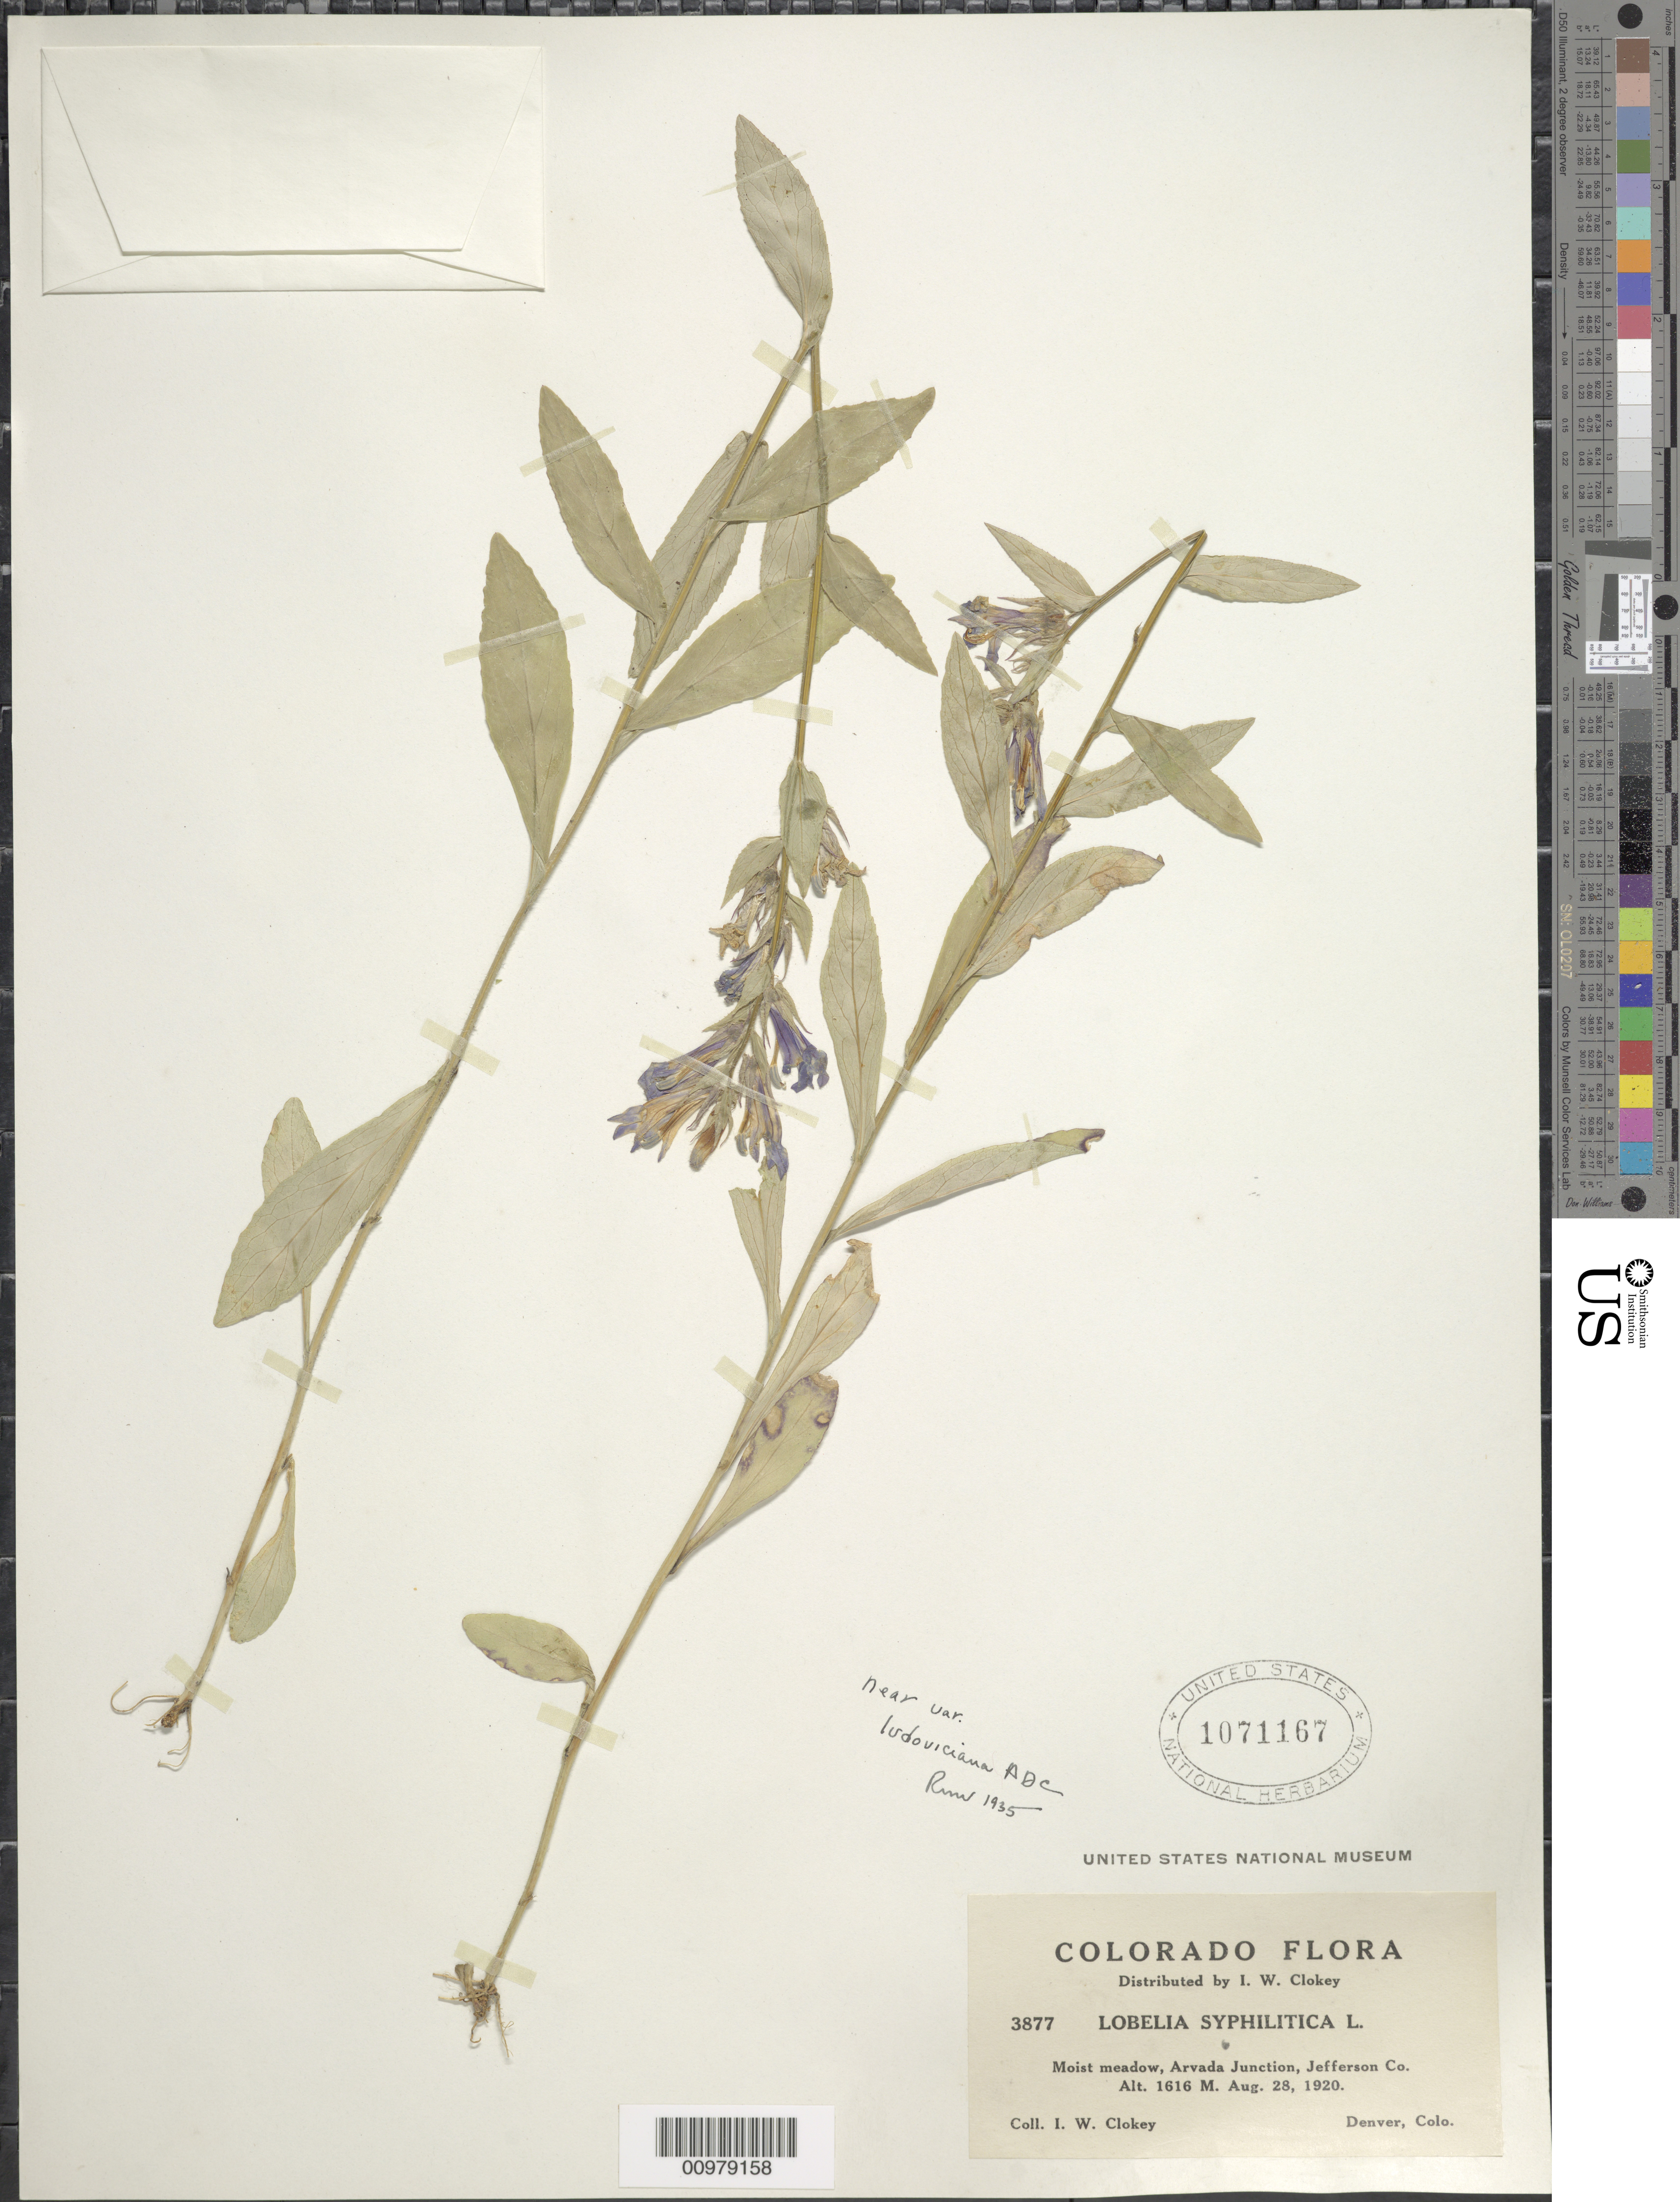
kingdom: Plantae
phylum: Tracheophyta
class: Magnoliopsida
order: Asterales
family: Campanulaceae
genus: Lobelia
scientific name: Lobelia siphilitica var. ludoviciana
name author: A. DC.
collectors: I. W. Clokey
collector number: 3877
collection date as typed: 28 Aug 1920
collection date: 1920-08-28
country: United States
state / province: Colorado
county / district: Jefferson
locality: Arvada Junction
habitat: moist meadow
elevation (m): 1616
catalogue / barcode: US 1071167